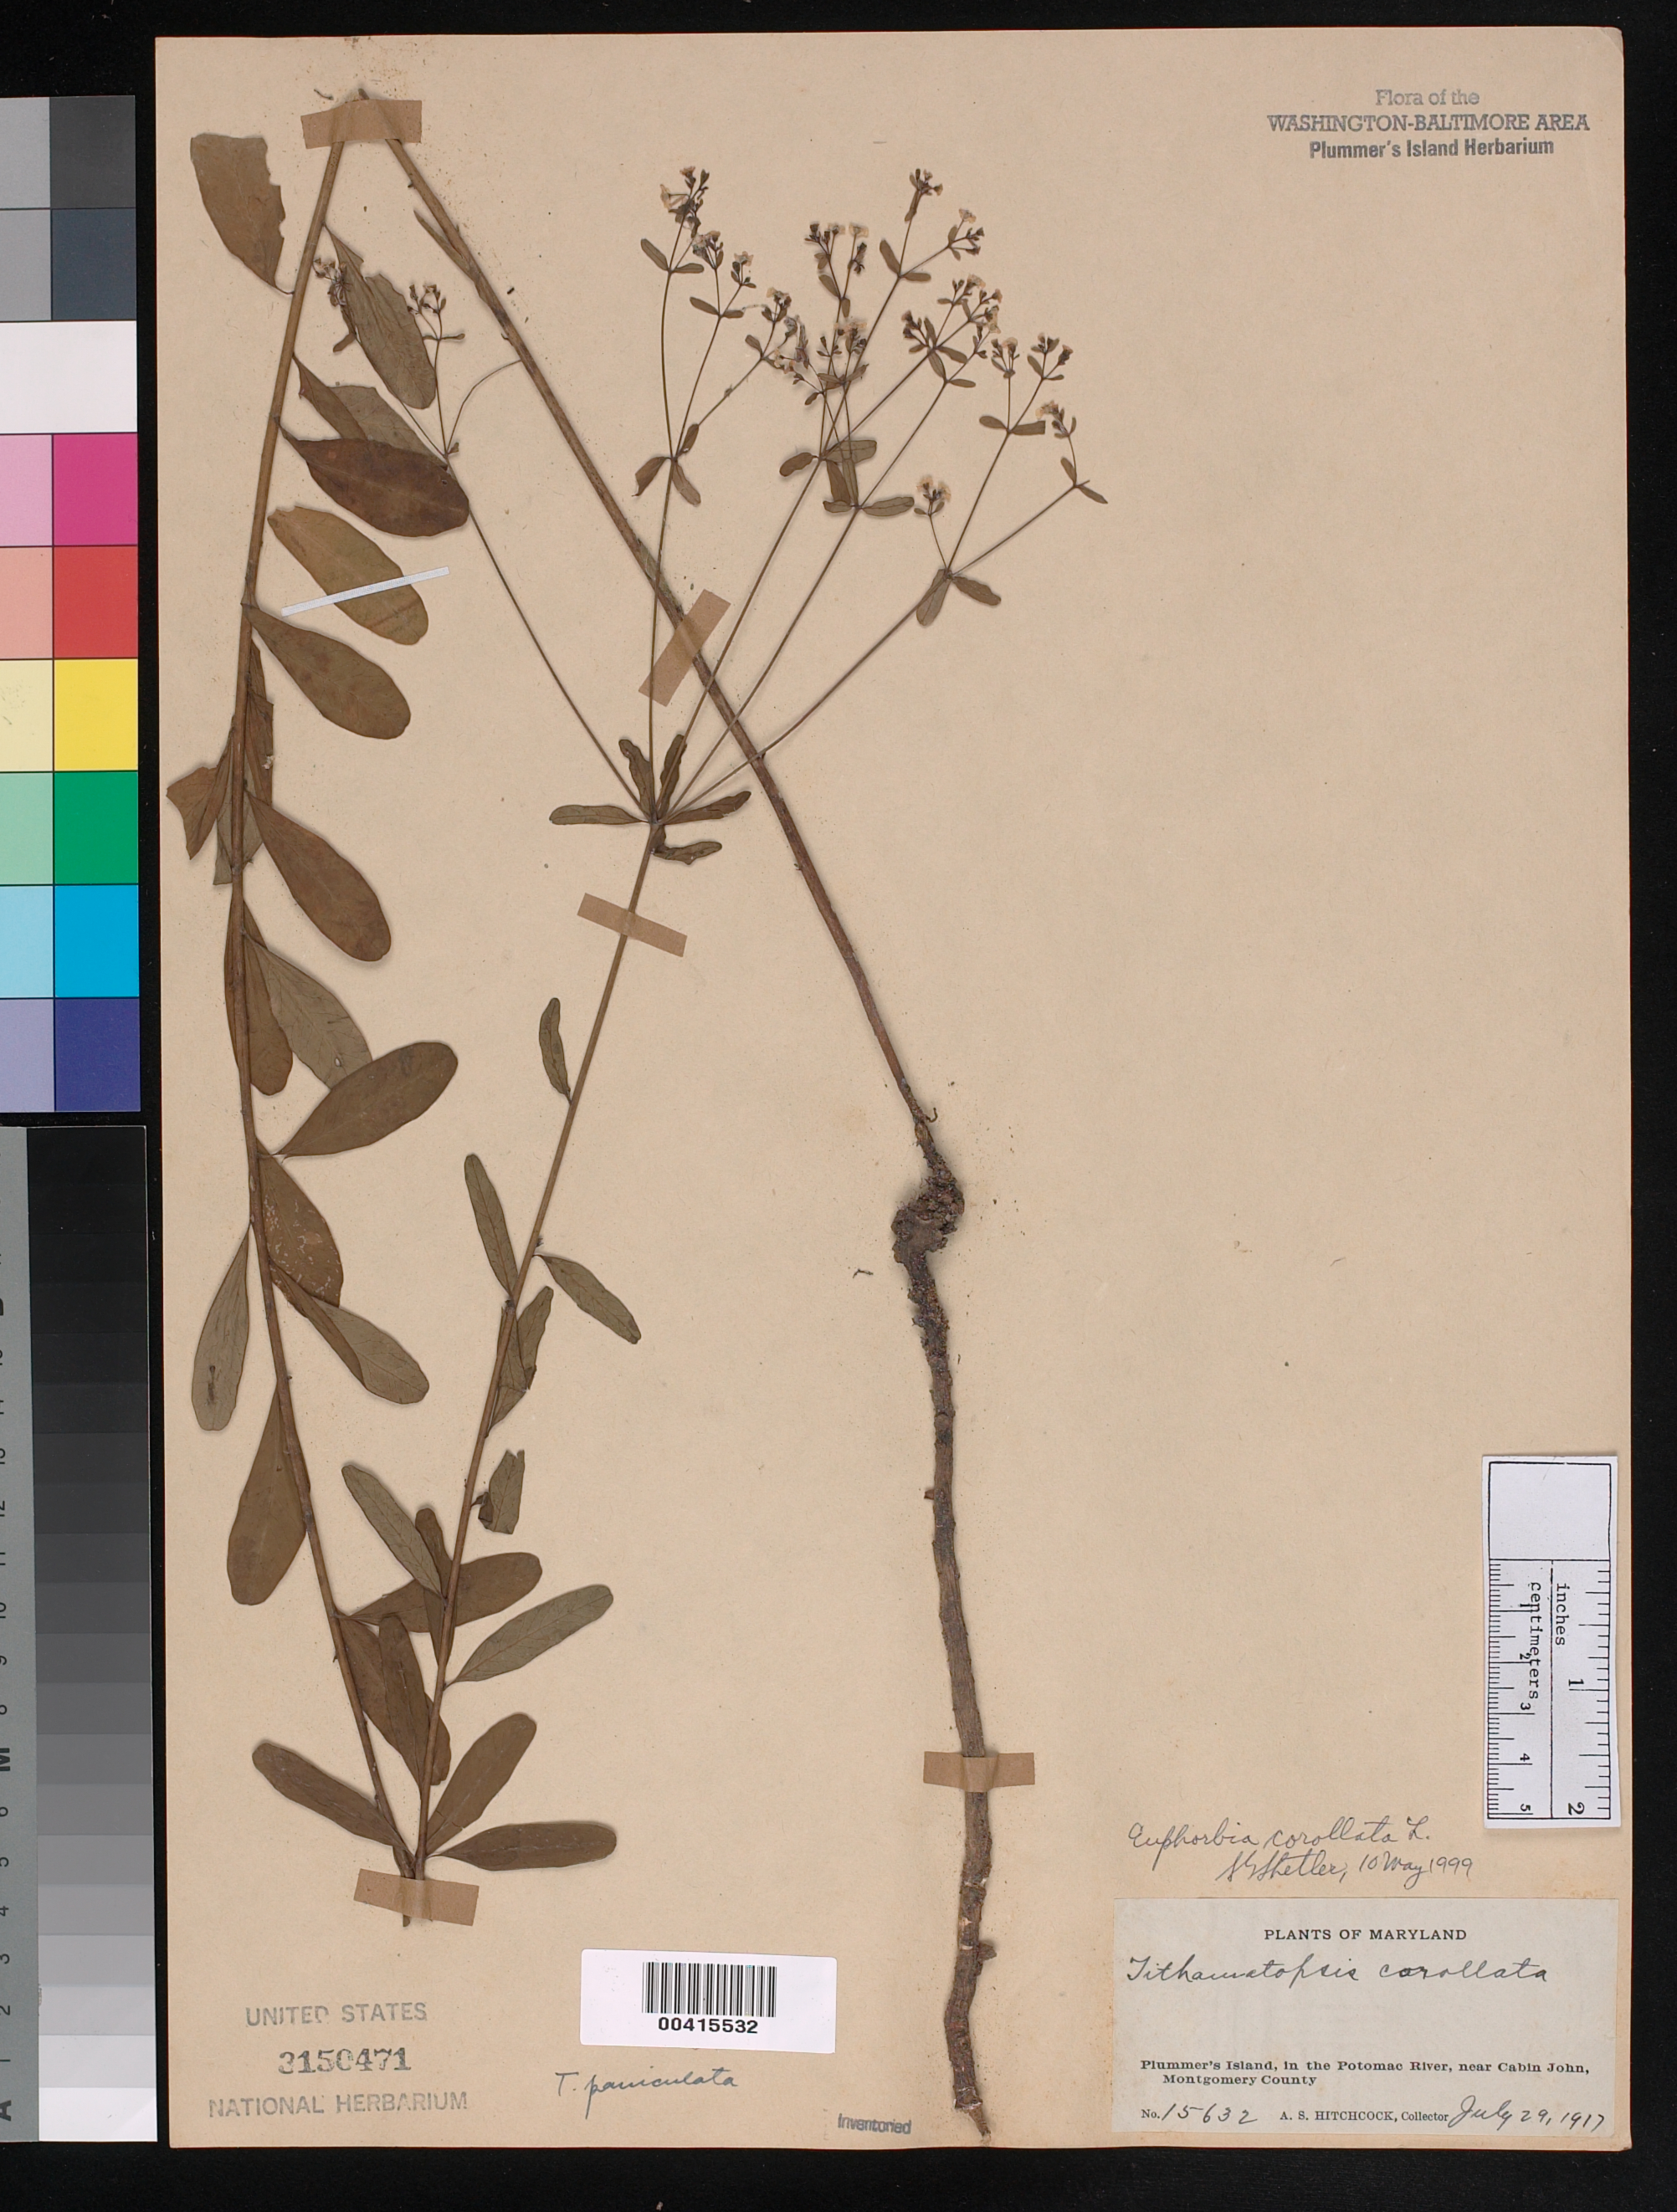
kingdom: Plantae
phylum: Tracheophyta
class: Magnoliopsida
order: Malpighiales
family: Euphorbiaceae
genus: Euphorbia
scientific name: Euphorbia corollata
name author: L.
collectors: A. S. Hitchcock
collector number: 15632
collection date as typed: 29 Jul 1917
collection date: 1917-07-29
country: United States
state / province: Maryland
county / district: Montgomery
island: Plummers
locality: Plummer's Island C. & O. Canal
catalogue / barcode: US 3150471